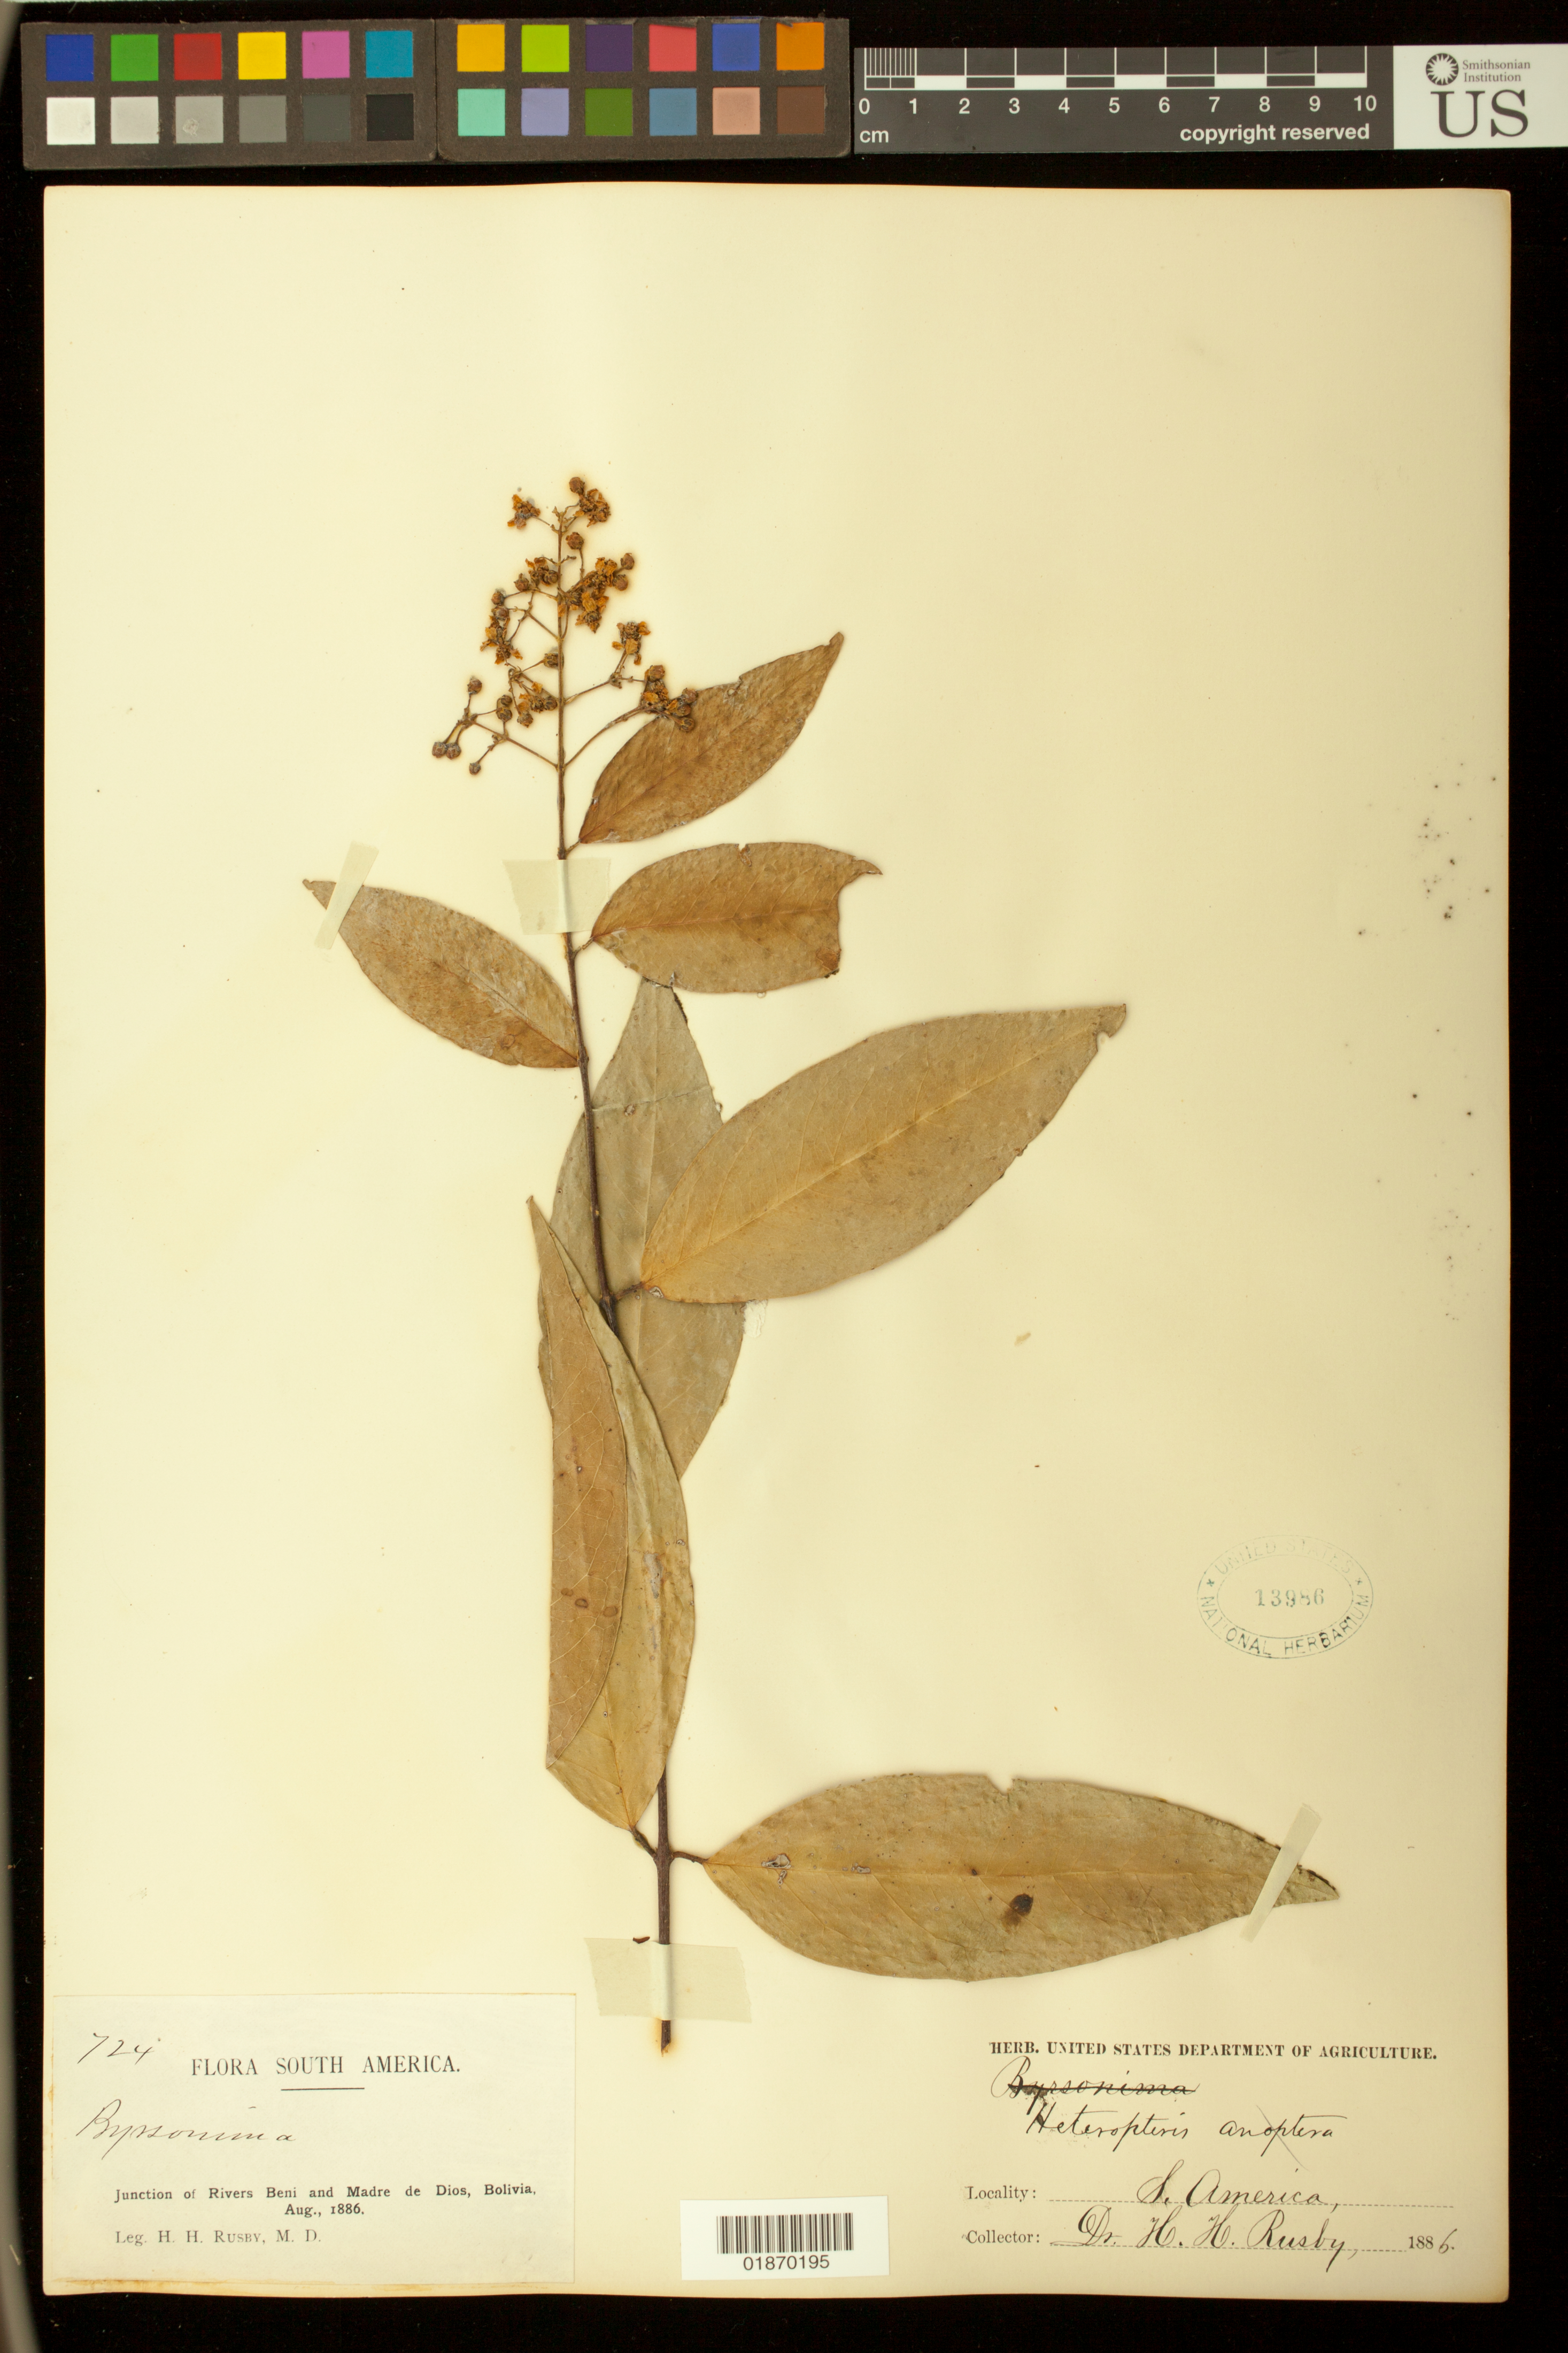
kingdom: Plantae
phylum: Tracheophyta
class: Magnoliopsida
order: Malpighiales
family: Malpighiaceae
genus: Tetrapterys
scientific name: Tetrapterys sp.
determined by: Anderson, W. R.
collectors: H. H. Rusby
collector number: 724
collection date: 1886-08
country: Bolivia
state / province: Beni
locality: Junction of Rivers Beni and Madre de Dios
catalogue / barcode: US 13986